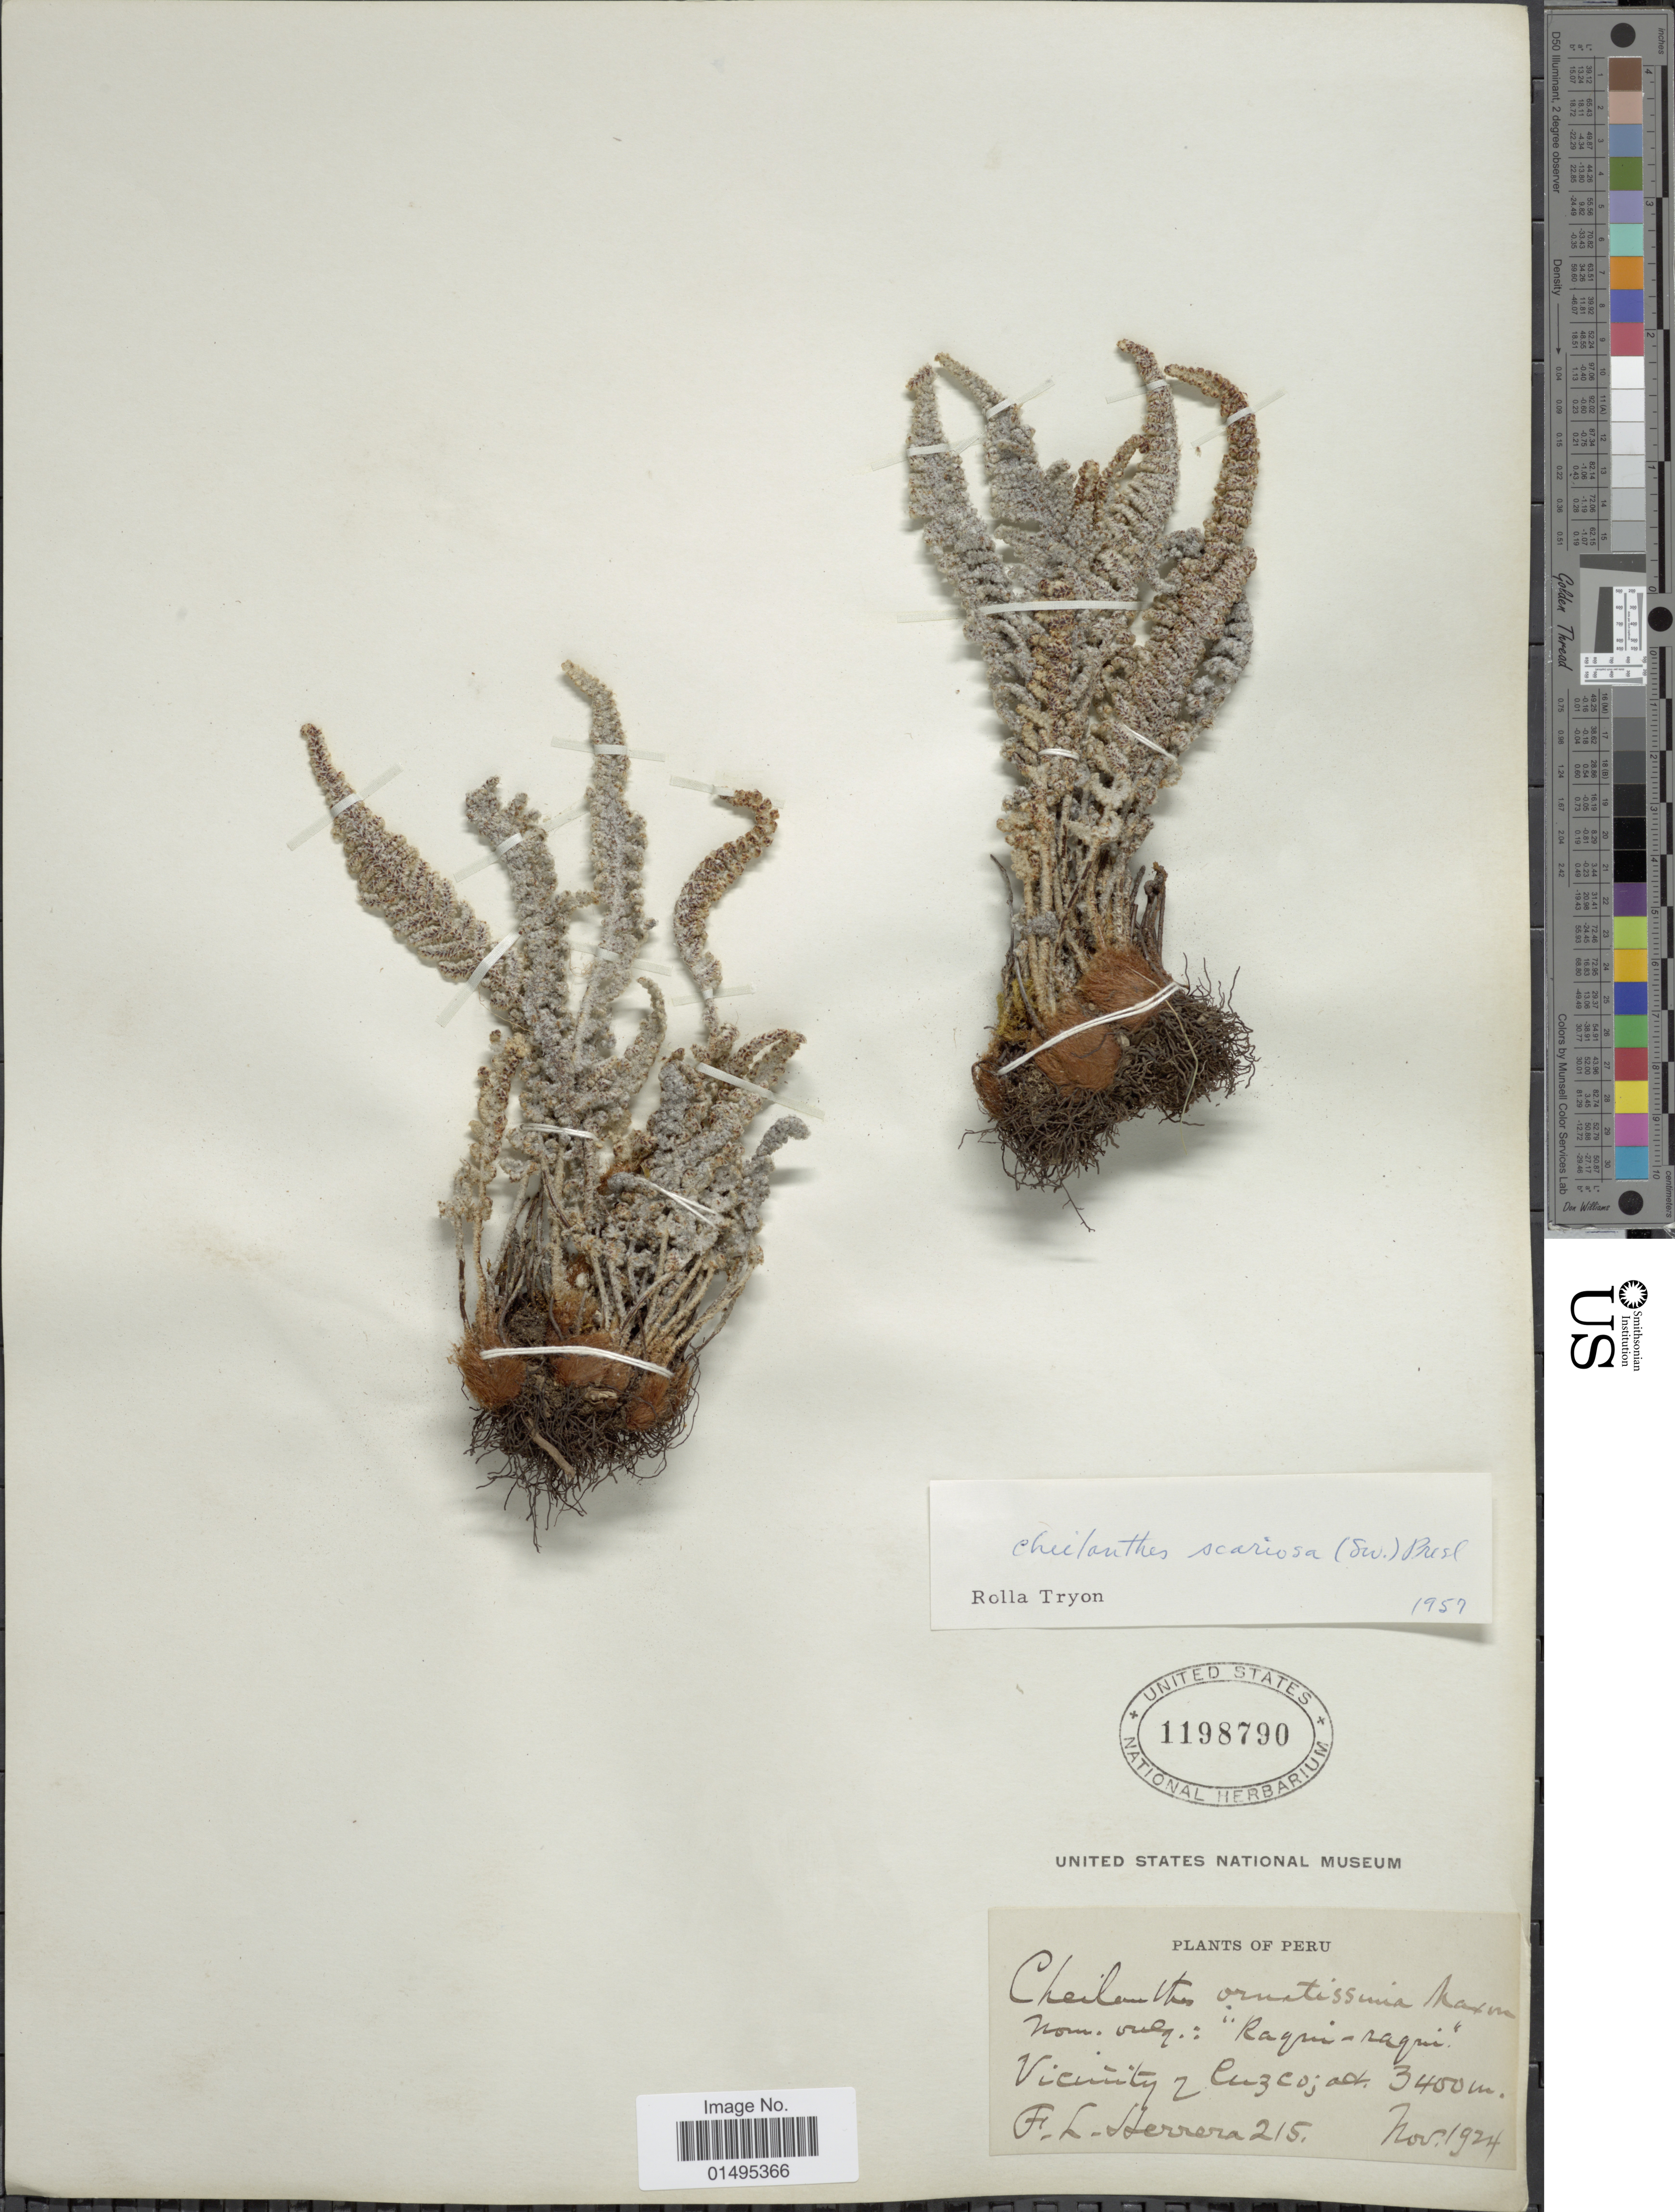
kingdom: Plantae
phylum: Tracheophyta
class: Polypodiopsida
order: Polypodiales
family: Pteridaceae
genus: Myriopteris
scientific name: Myriopteris scariosa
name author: (Sw.) Fée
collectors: F. L. Herrera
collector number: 215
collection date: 1924-11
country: Peru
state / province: Cusco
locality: Peru, Vicinity of Cuzco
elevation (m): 3400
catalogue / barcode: US 1198790